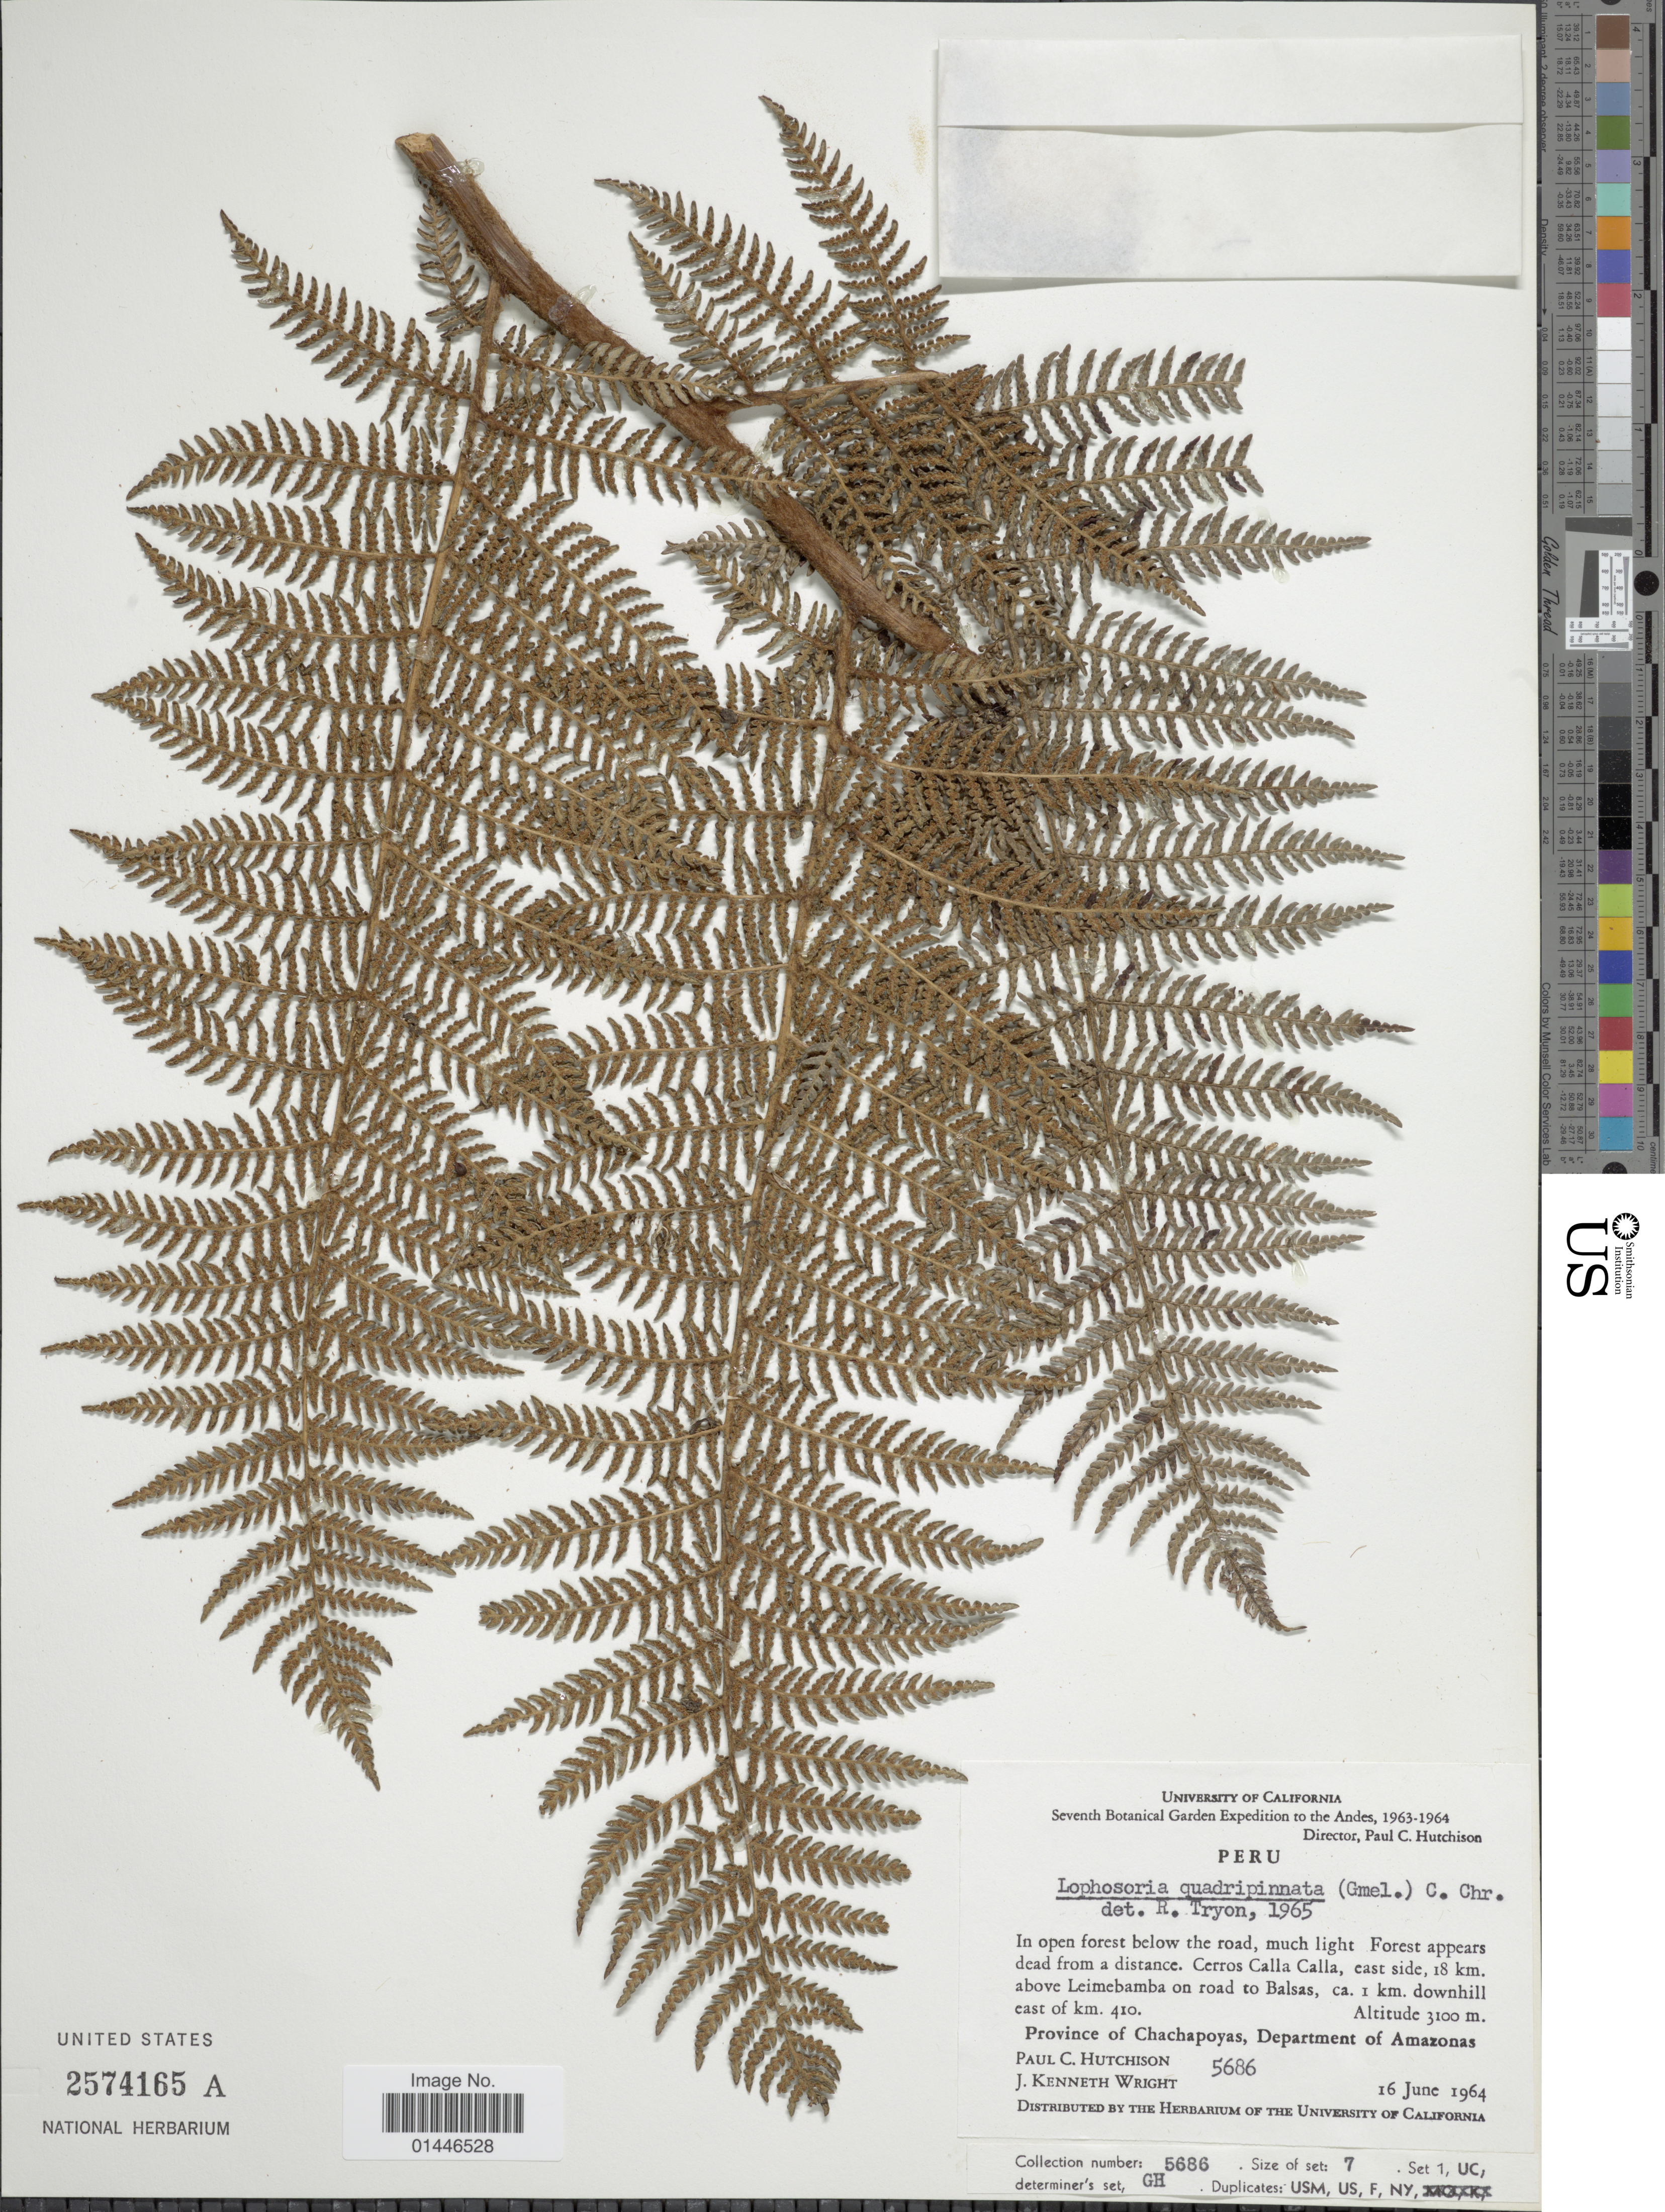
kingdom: Plantae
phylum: Tracheophyta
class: Polypodiopsida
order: Cyatheales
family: Dicksoniaceae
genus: Lophosoria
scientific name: Lophosoria quadripinnata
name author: (J.F. Gmel.) C. Chr.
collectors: P. C. Hutchison & J. K. Wright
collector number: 5686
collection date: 1964-06-16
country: Peru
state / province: Amazonas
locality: Andes. Cerros Calla Calla, east side, 18 km. above Leimebamba on road to Balsas, ca. 1 km. downhill east of km. 410. Province of Chachapoyas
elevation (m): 3100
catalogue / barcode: US 2574165A